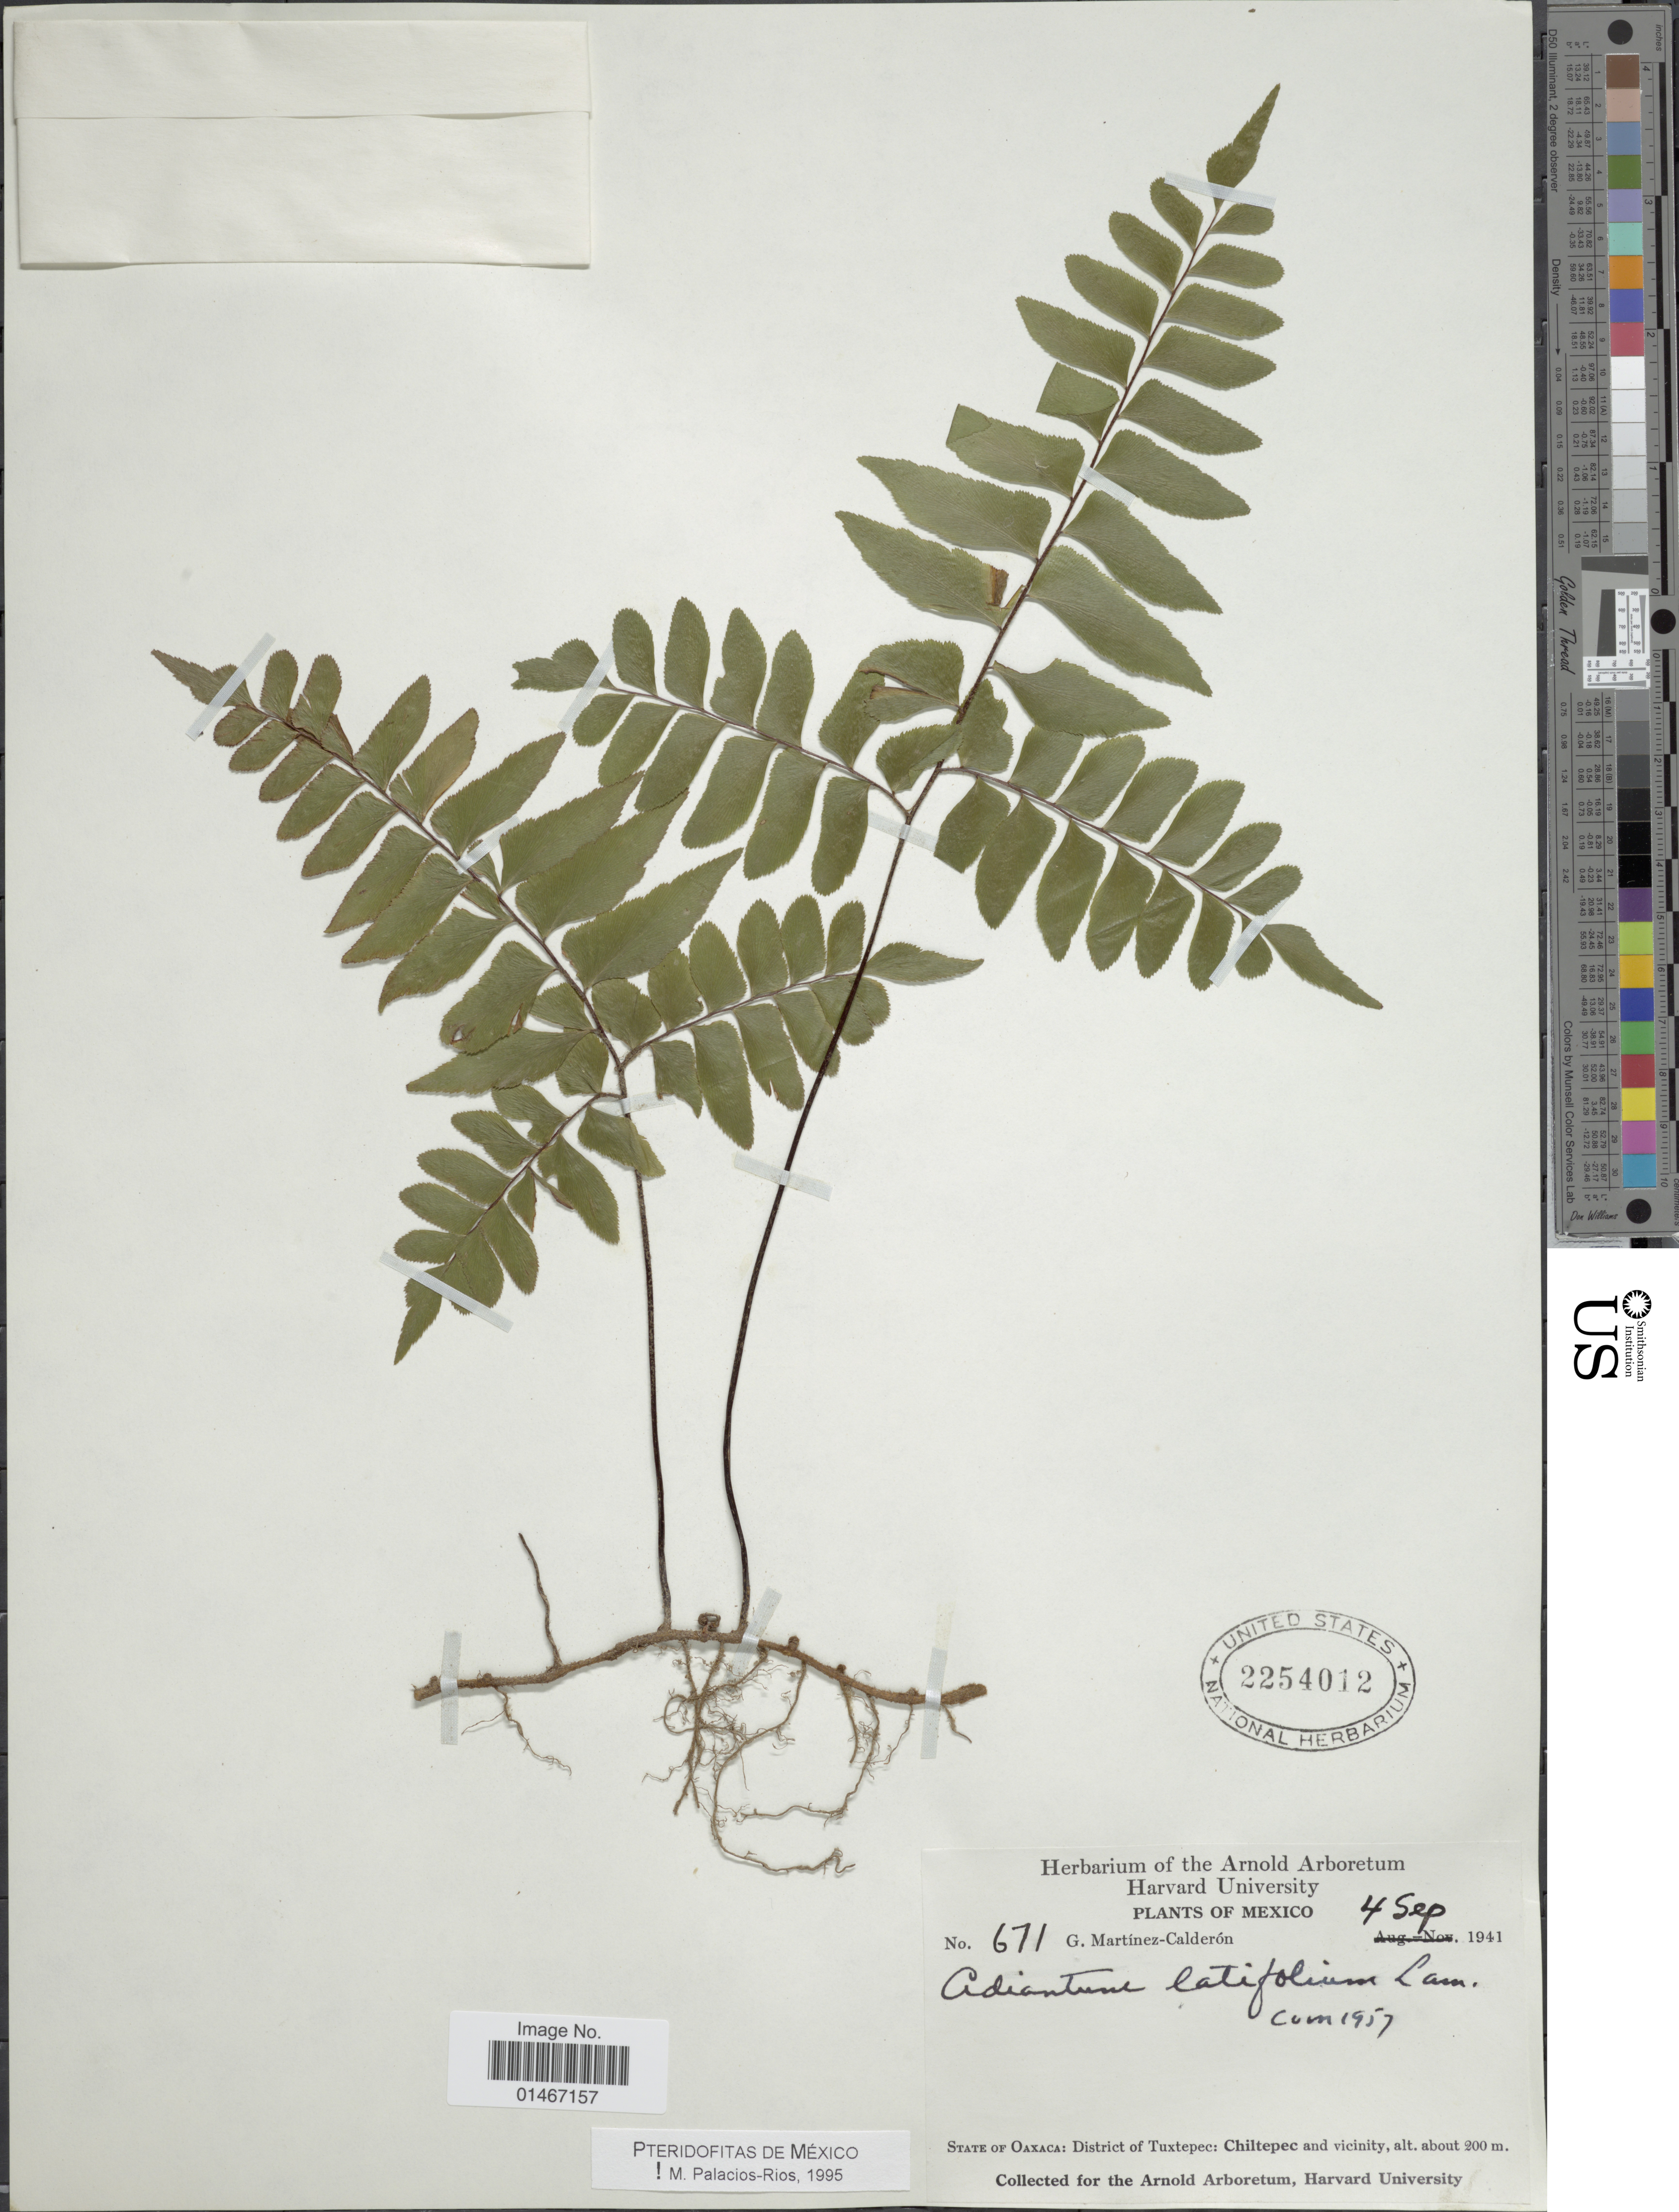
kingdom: Plantae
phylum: Tracheophyta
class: Polypodiopsida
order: Polypodiales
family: Pteridaceae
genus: Adiantum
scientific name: Adiantum latifolium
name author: Lam.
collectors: G. Martínez Calderón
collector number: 671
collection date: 1941-09-04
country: Mexico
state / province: Oaxaca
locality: State of Oaxaca: District of Tuxtepec: Chiltepec and vicinity.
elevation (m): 200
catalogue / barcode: US 2254012